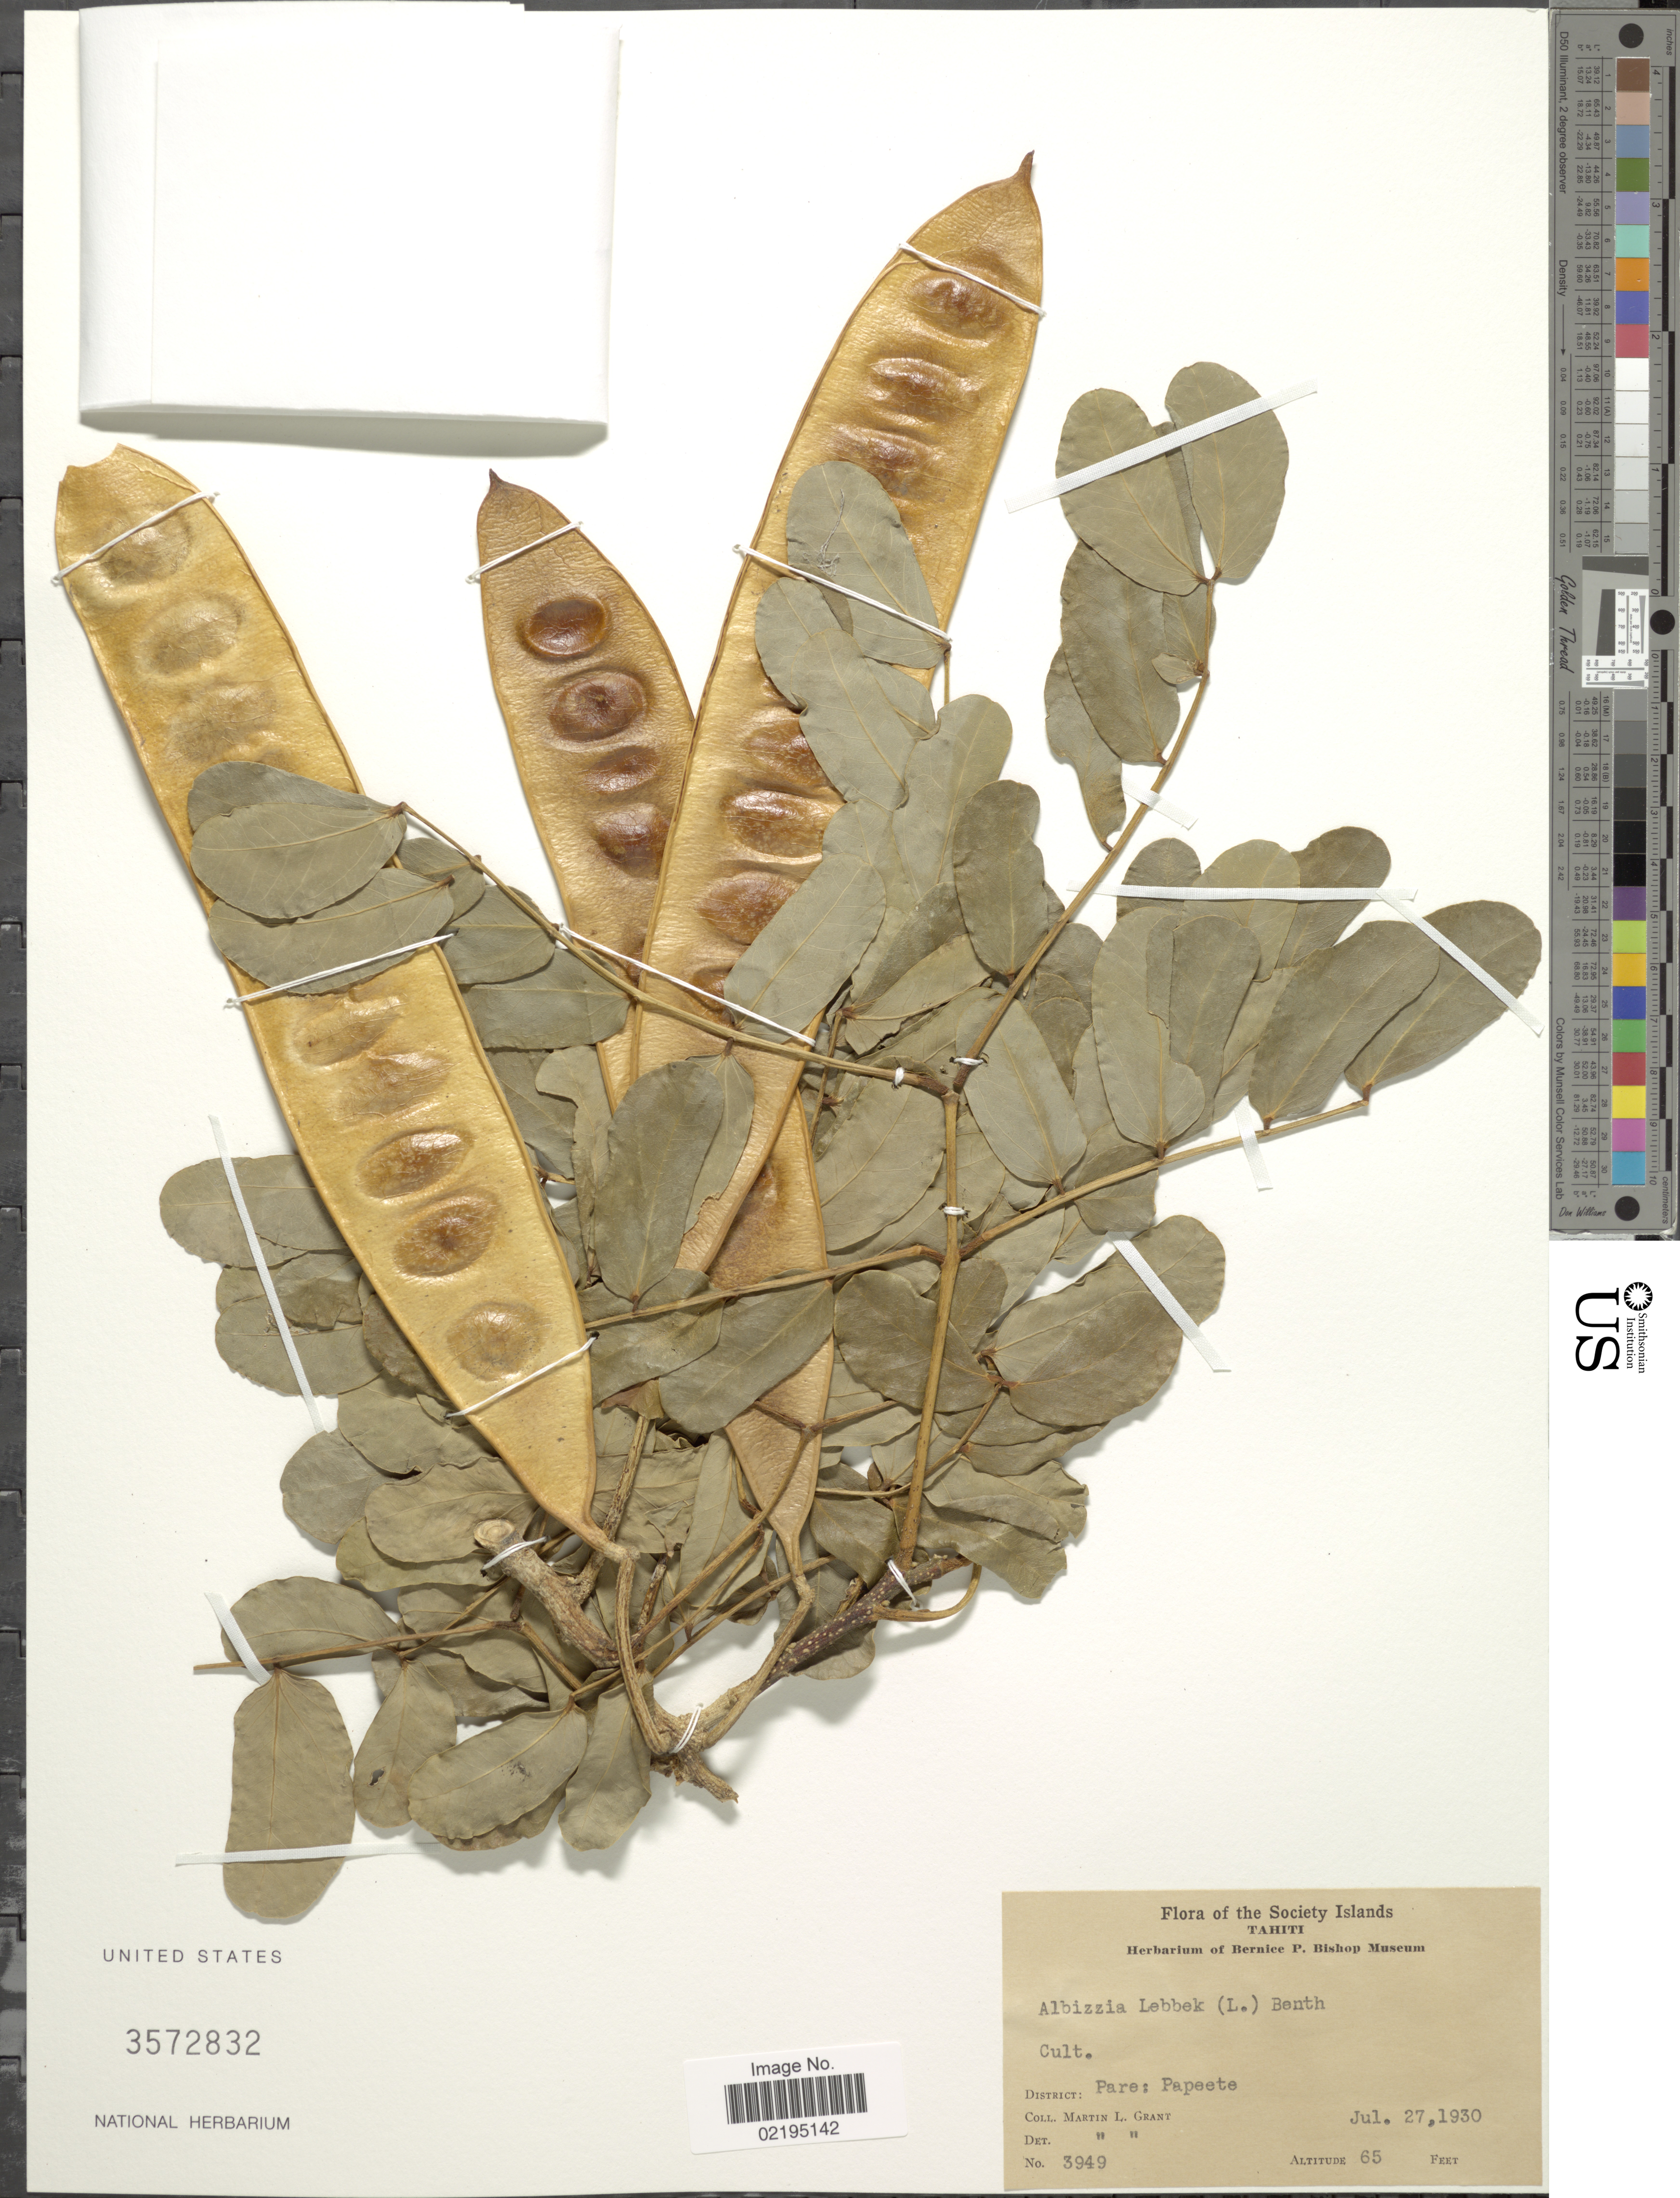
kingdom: Plantae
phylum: Tracheophyta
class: Magnoliopsida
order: Fabales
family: Fabaceae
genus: Albizia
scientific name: Albizia lebbeck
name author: (L.) Benth.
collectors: M. L. Grant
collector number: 3949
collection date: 1930-07-27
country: French Polynesia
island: Tahiti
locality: Tahiti, Society Islands, cult., District Pare: Papeete.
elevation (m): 20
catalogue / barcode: US 3572832